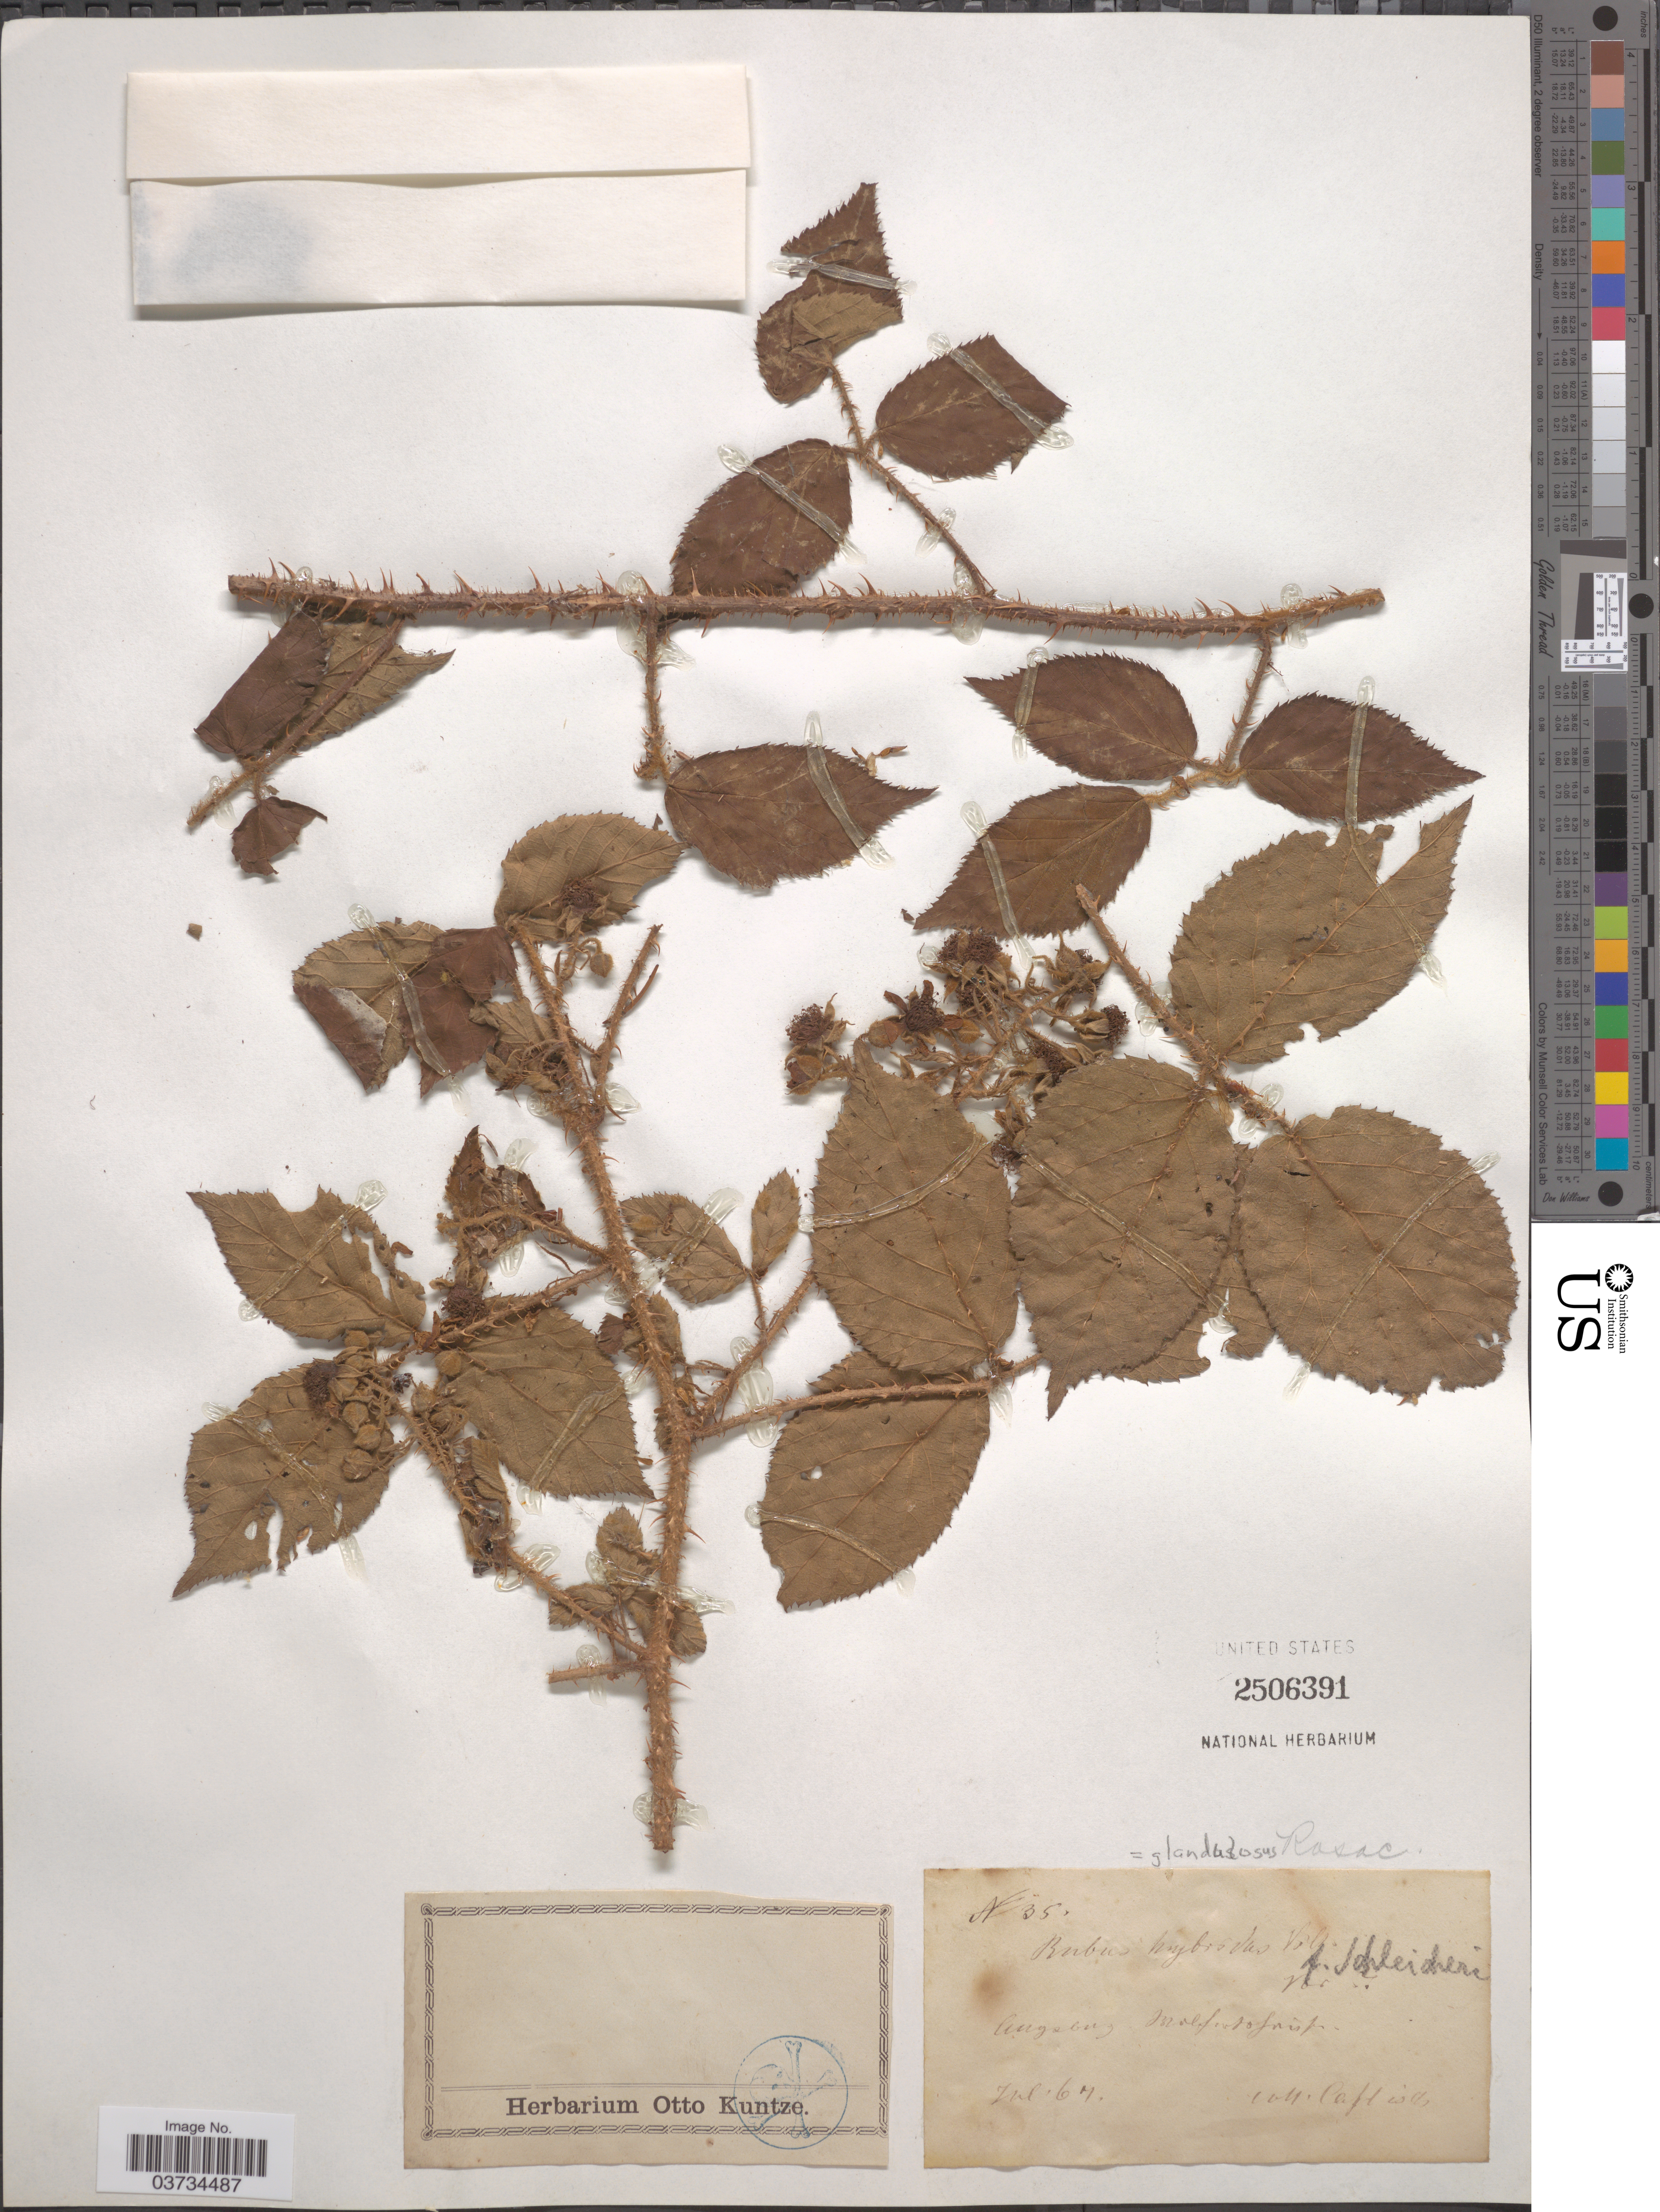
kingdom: Plantae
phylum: Tracheophyta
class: Magnoliopsida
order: Rosales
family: Rosaceae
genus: Rubus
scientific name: Rubus glandulosus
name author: Bellardi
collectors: J. F. Caflisch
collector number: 35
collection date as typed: Transcribed d/m/y: /7/67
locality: Augsburg [illegible text].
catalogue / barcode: US 2506391